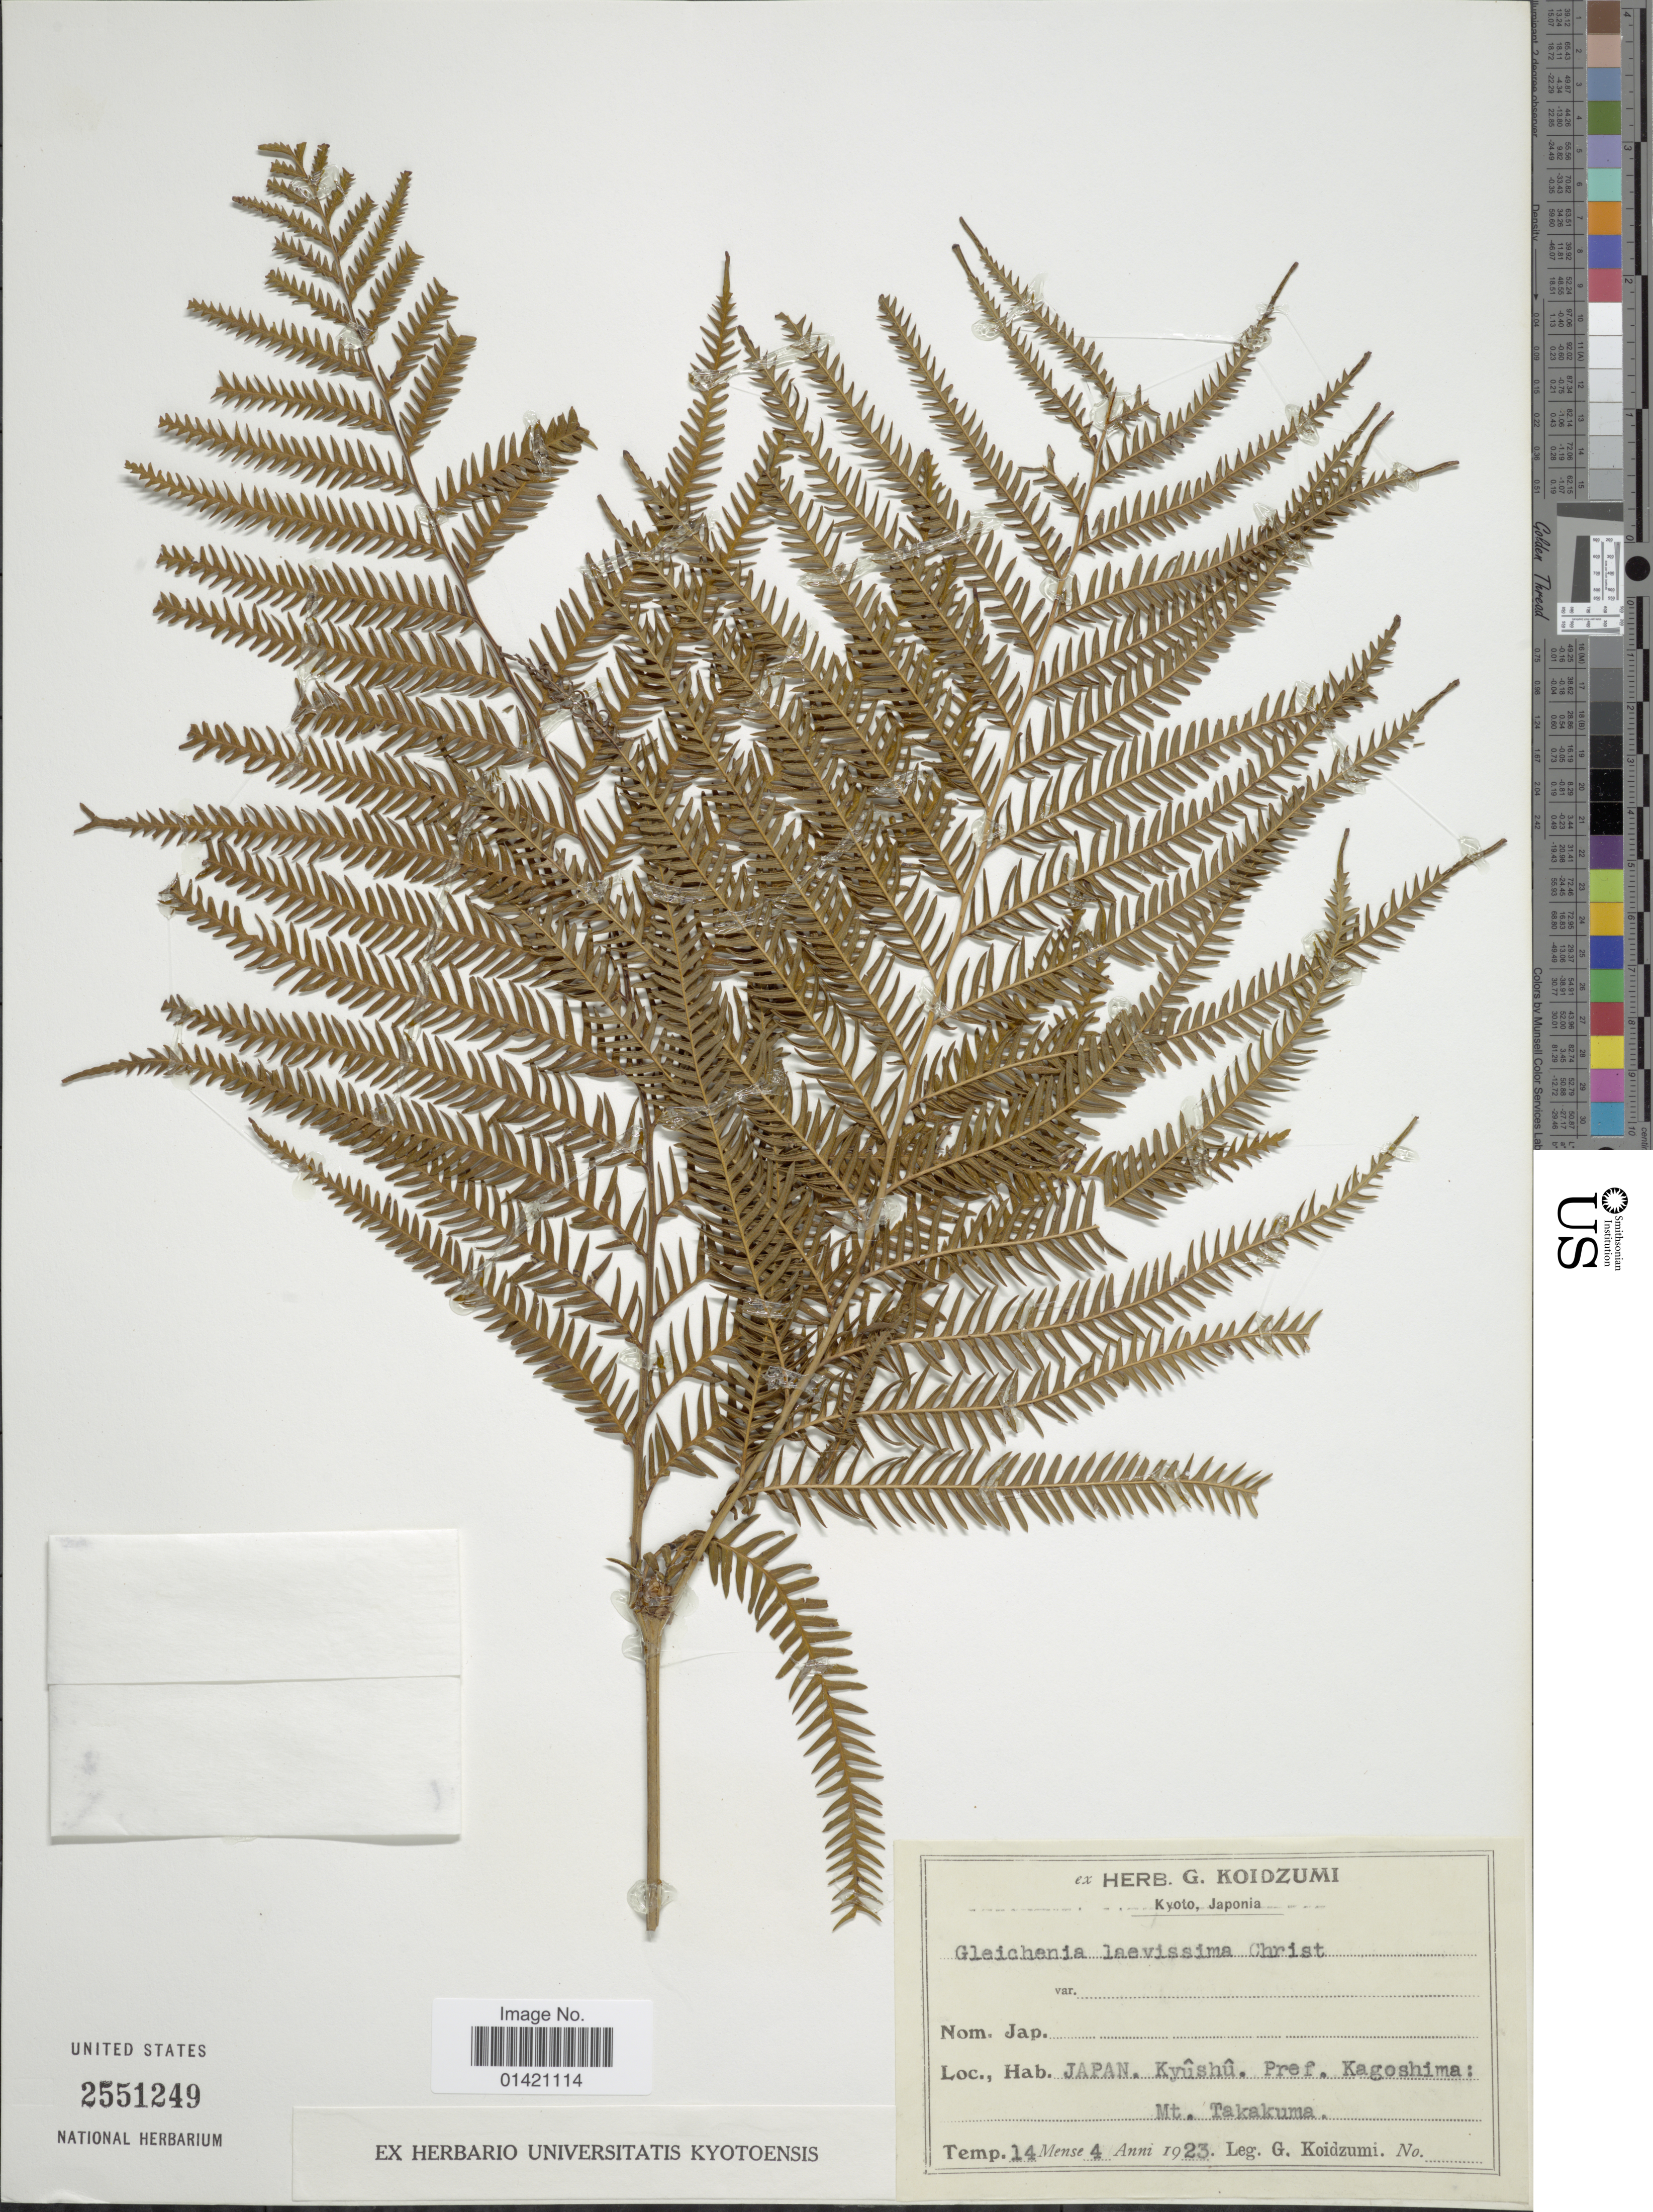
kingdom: Plantae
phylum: Tracheophyta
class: Polypodiopsida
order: Gleicheniales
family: Gleicheniaceae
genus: Diplopterygium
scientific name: Diplopterygium laevissimum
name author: (Christ) Nakai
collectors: G. Koidzumi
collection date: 1923-04-14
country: Japan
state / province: Kagosima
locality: Kyushu. Pref. Kagoshima. Mt. Takakuma.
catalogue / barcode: US 2511249